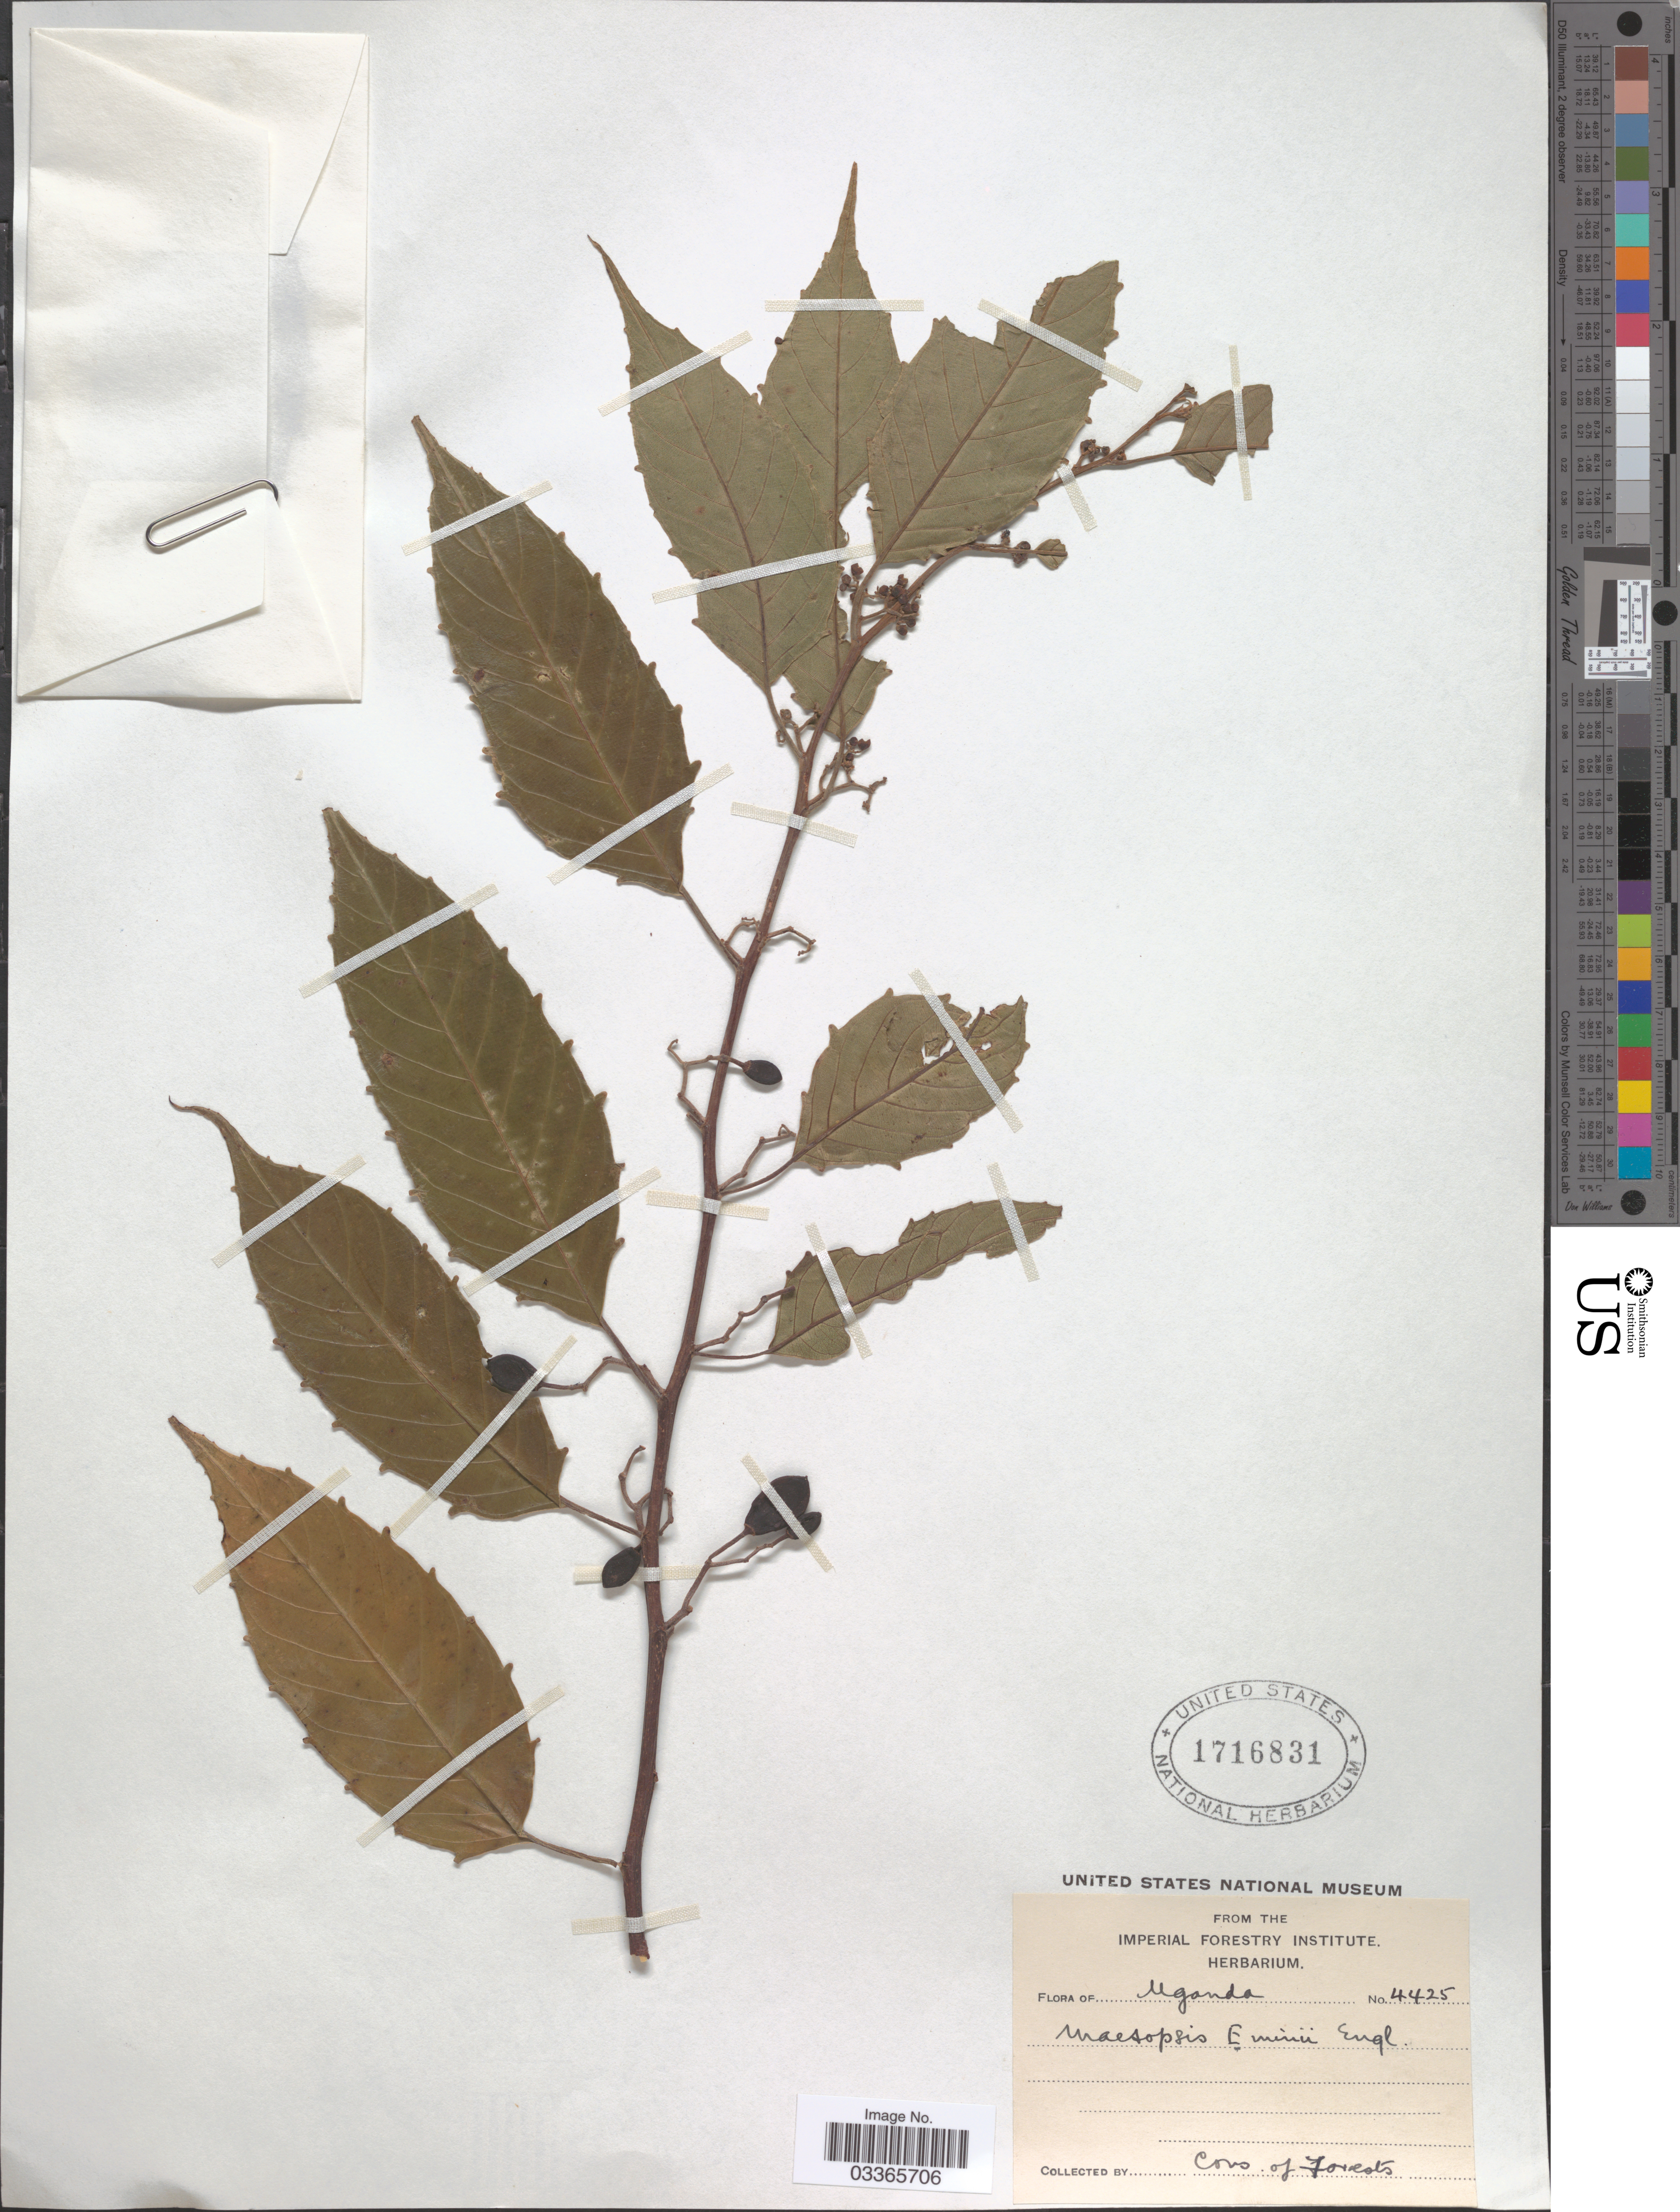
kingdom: Plantae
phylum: Tracheophyta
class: Magnoliopsida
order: Rosales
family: Rhamnaceae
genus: Maesopsis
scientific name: Maesopsis eminii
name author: Engl.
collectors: -. Cons. of Forests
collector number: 4425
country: Uganda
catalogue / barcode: US 1716831